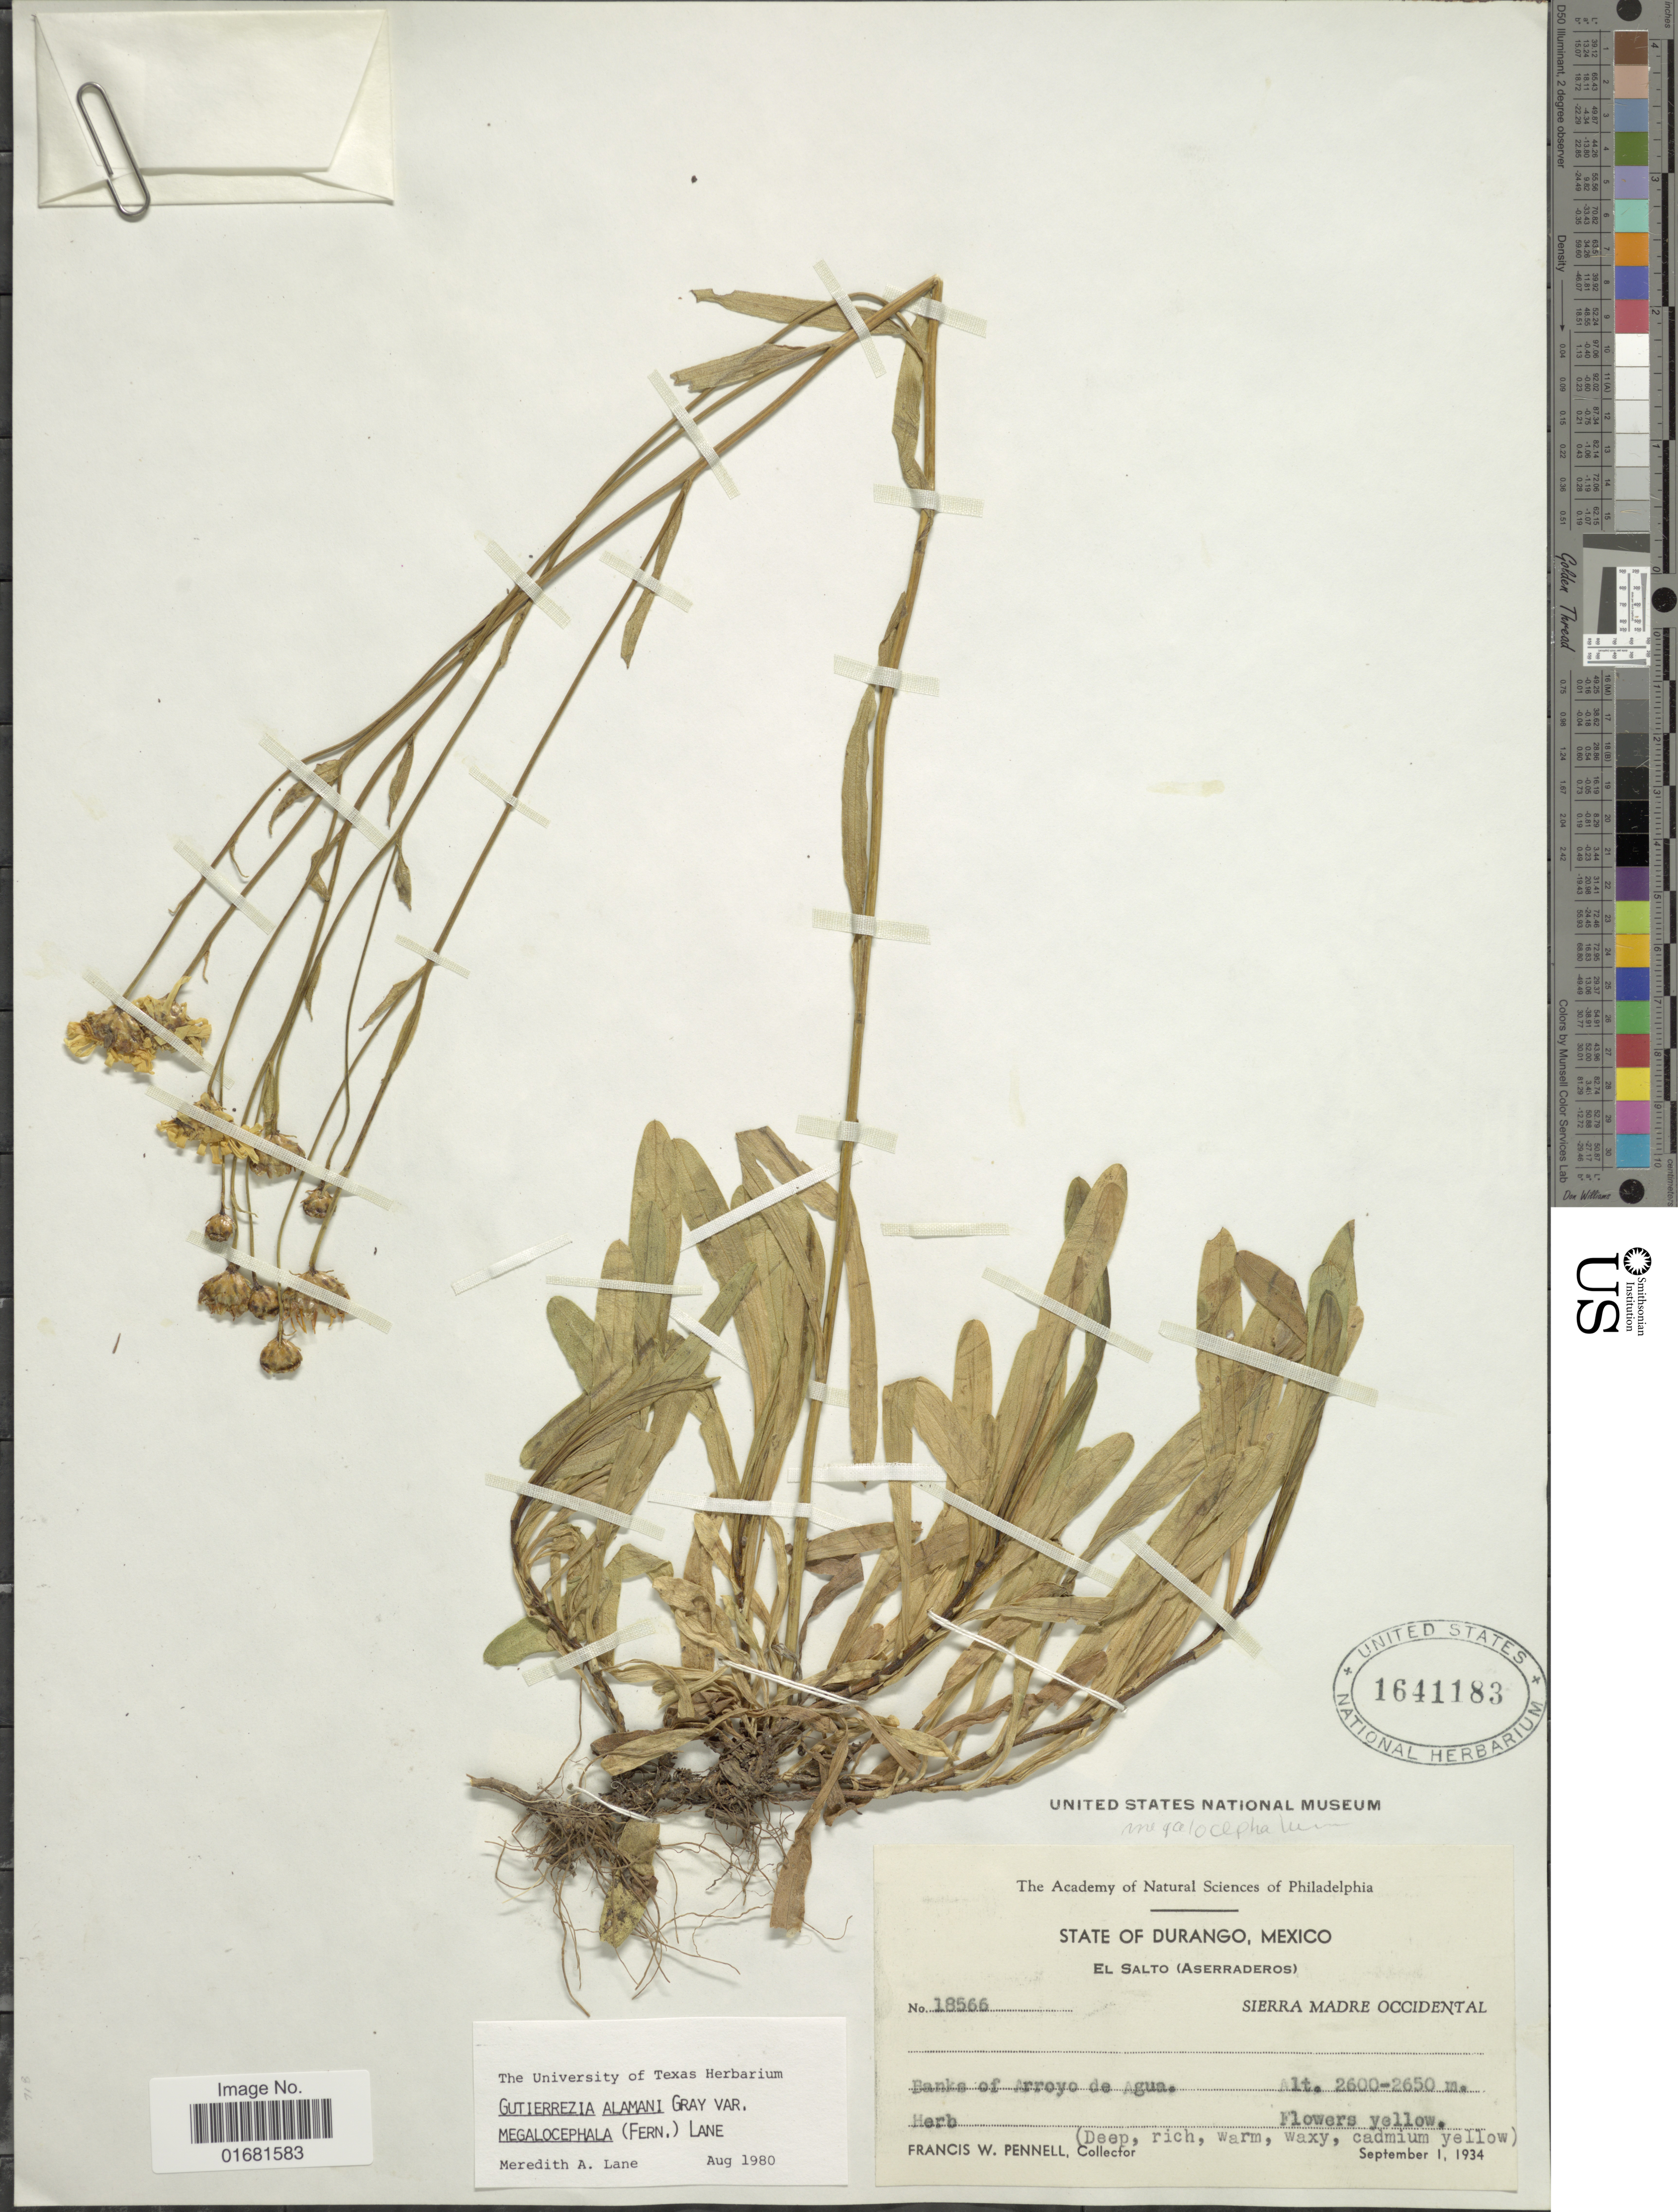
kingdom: Plantae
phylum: Tracheophyta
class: Magnoliopsida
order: Asterales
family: Asteraceae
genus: Gutierrezia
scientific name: Gutierrezia alamanii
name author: A. Gray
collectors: F. W. Pennell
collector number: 18566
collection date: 1934-09-01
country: Mexico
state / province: Durango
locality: State of Durango, Mexico. El Salto (Aserraderos). Sierra Madre Occidental. Banks of Arroyo de Agua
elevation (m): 2600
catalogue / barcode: US 1641183